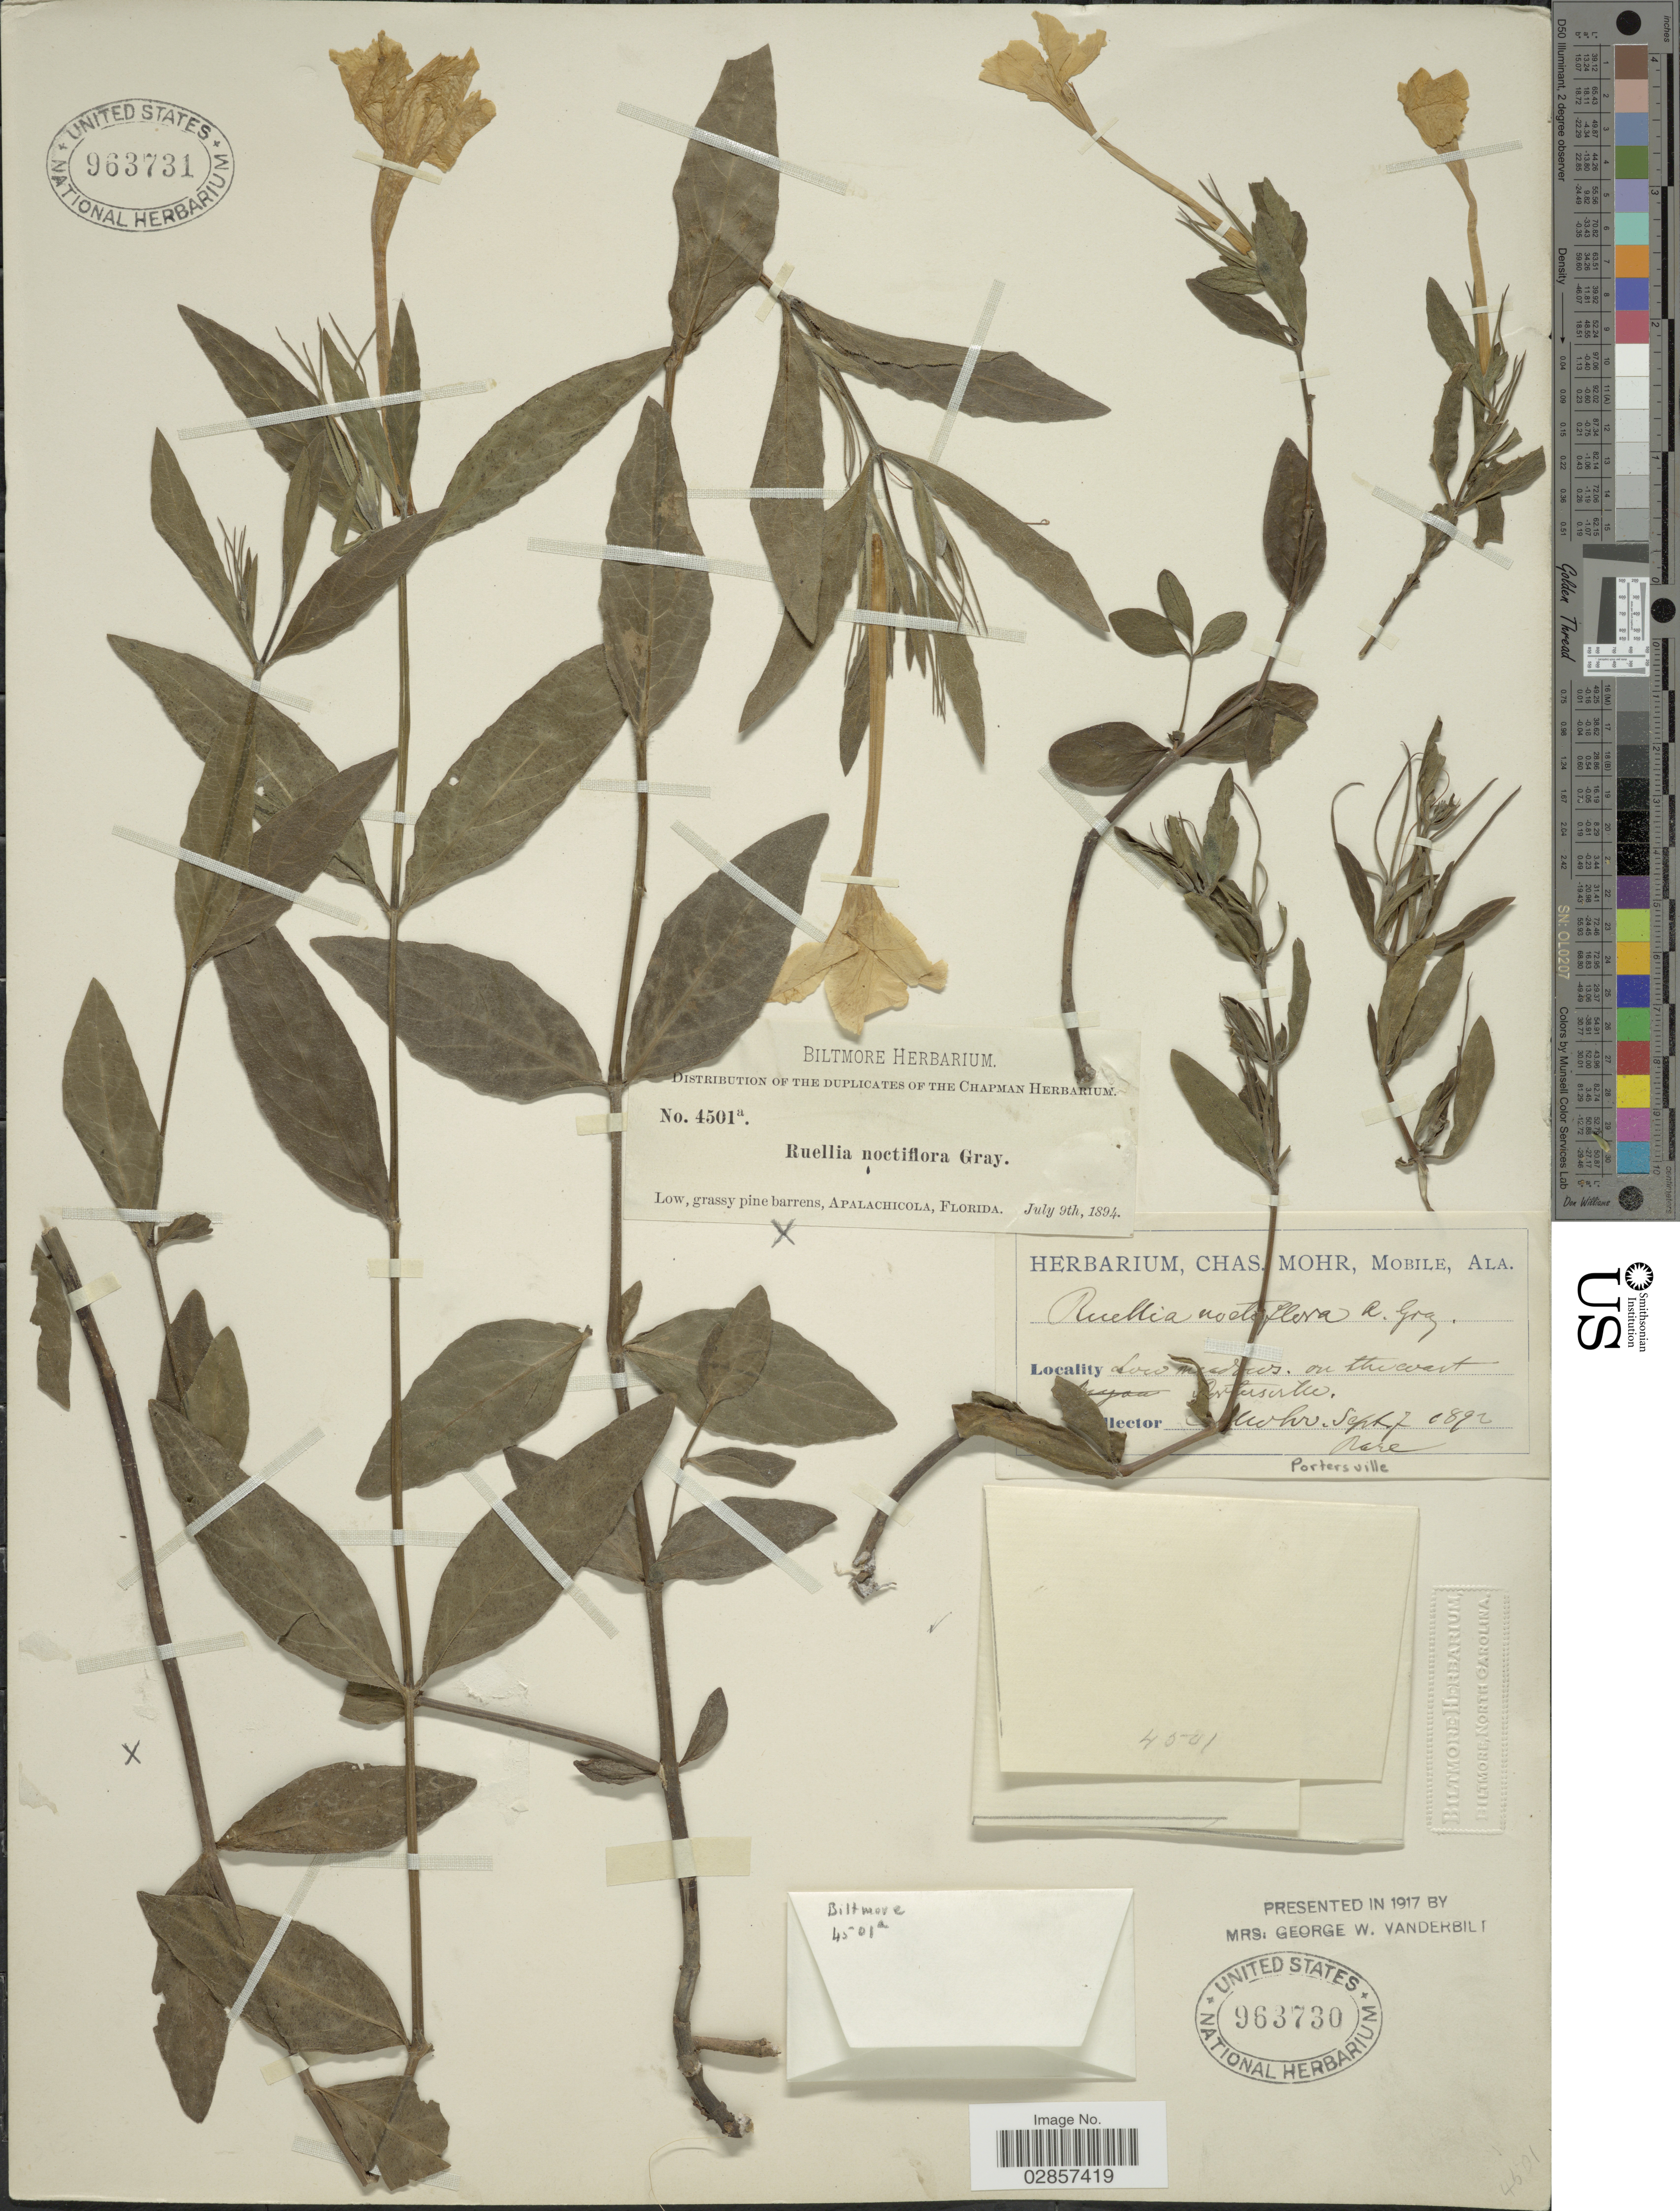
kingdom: Plantae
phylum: Tracheophyta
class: Magnoliopsida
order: Lamiales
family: Acanthaceae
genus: Ruellia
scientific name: Ruellia noctiflora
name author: (Nees) A. Gray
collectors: Mohr, C. T. (herbarium)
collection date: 1892-09-07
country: United States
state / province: Alabama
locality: Portersville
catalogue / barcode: US 963730